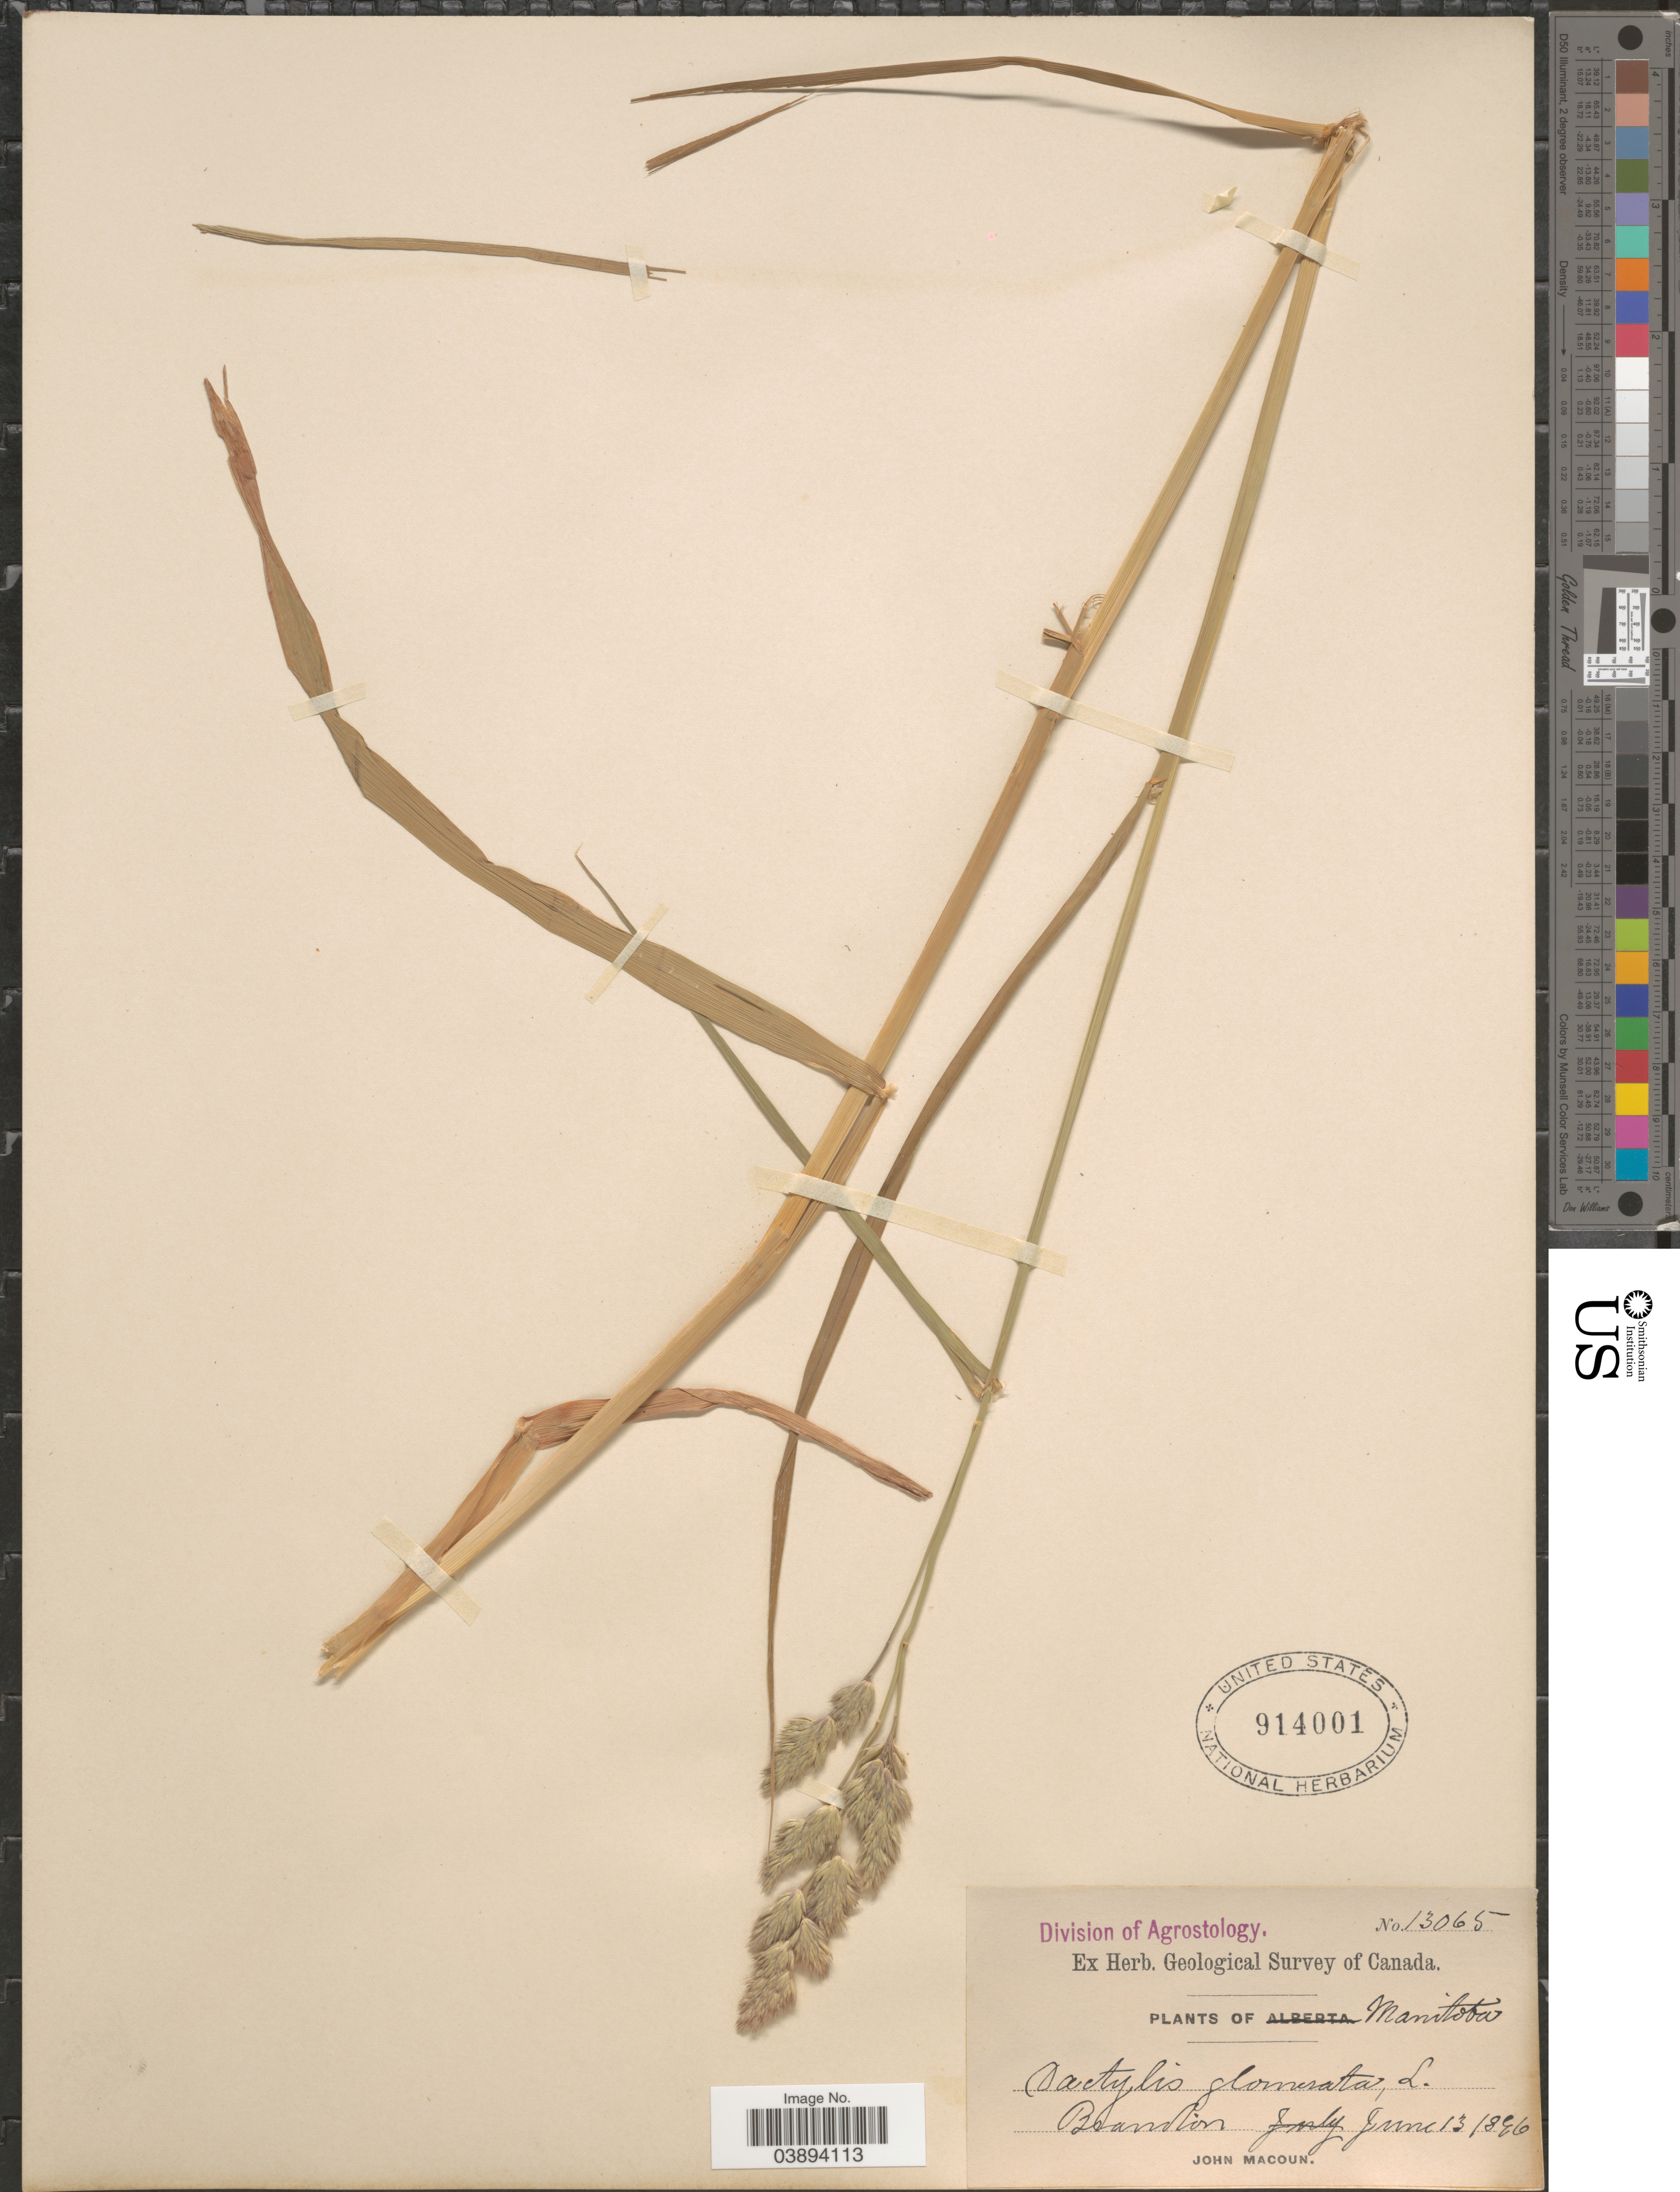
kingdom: Plantae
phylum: Tracheophyta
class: Liliopsida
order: Poales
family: Poaceae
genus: Dactylis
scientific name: Dactylis glomerata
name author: L.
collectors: J. Macoun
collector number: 13065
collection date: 1896-06-13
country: Canada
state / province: Manitoba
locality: Brandon.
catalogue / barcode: US 914001